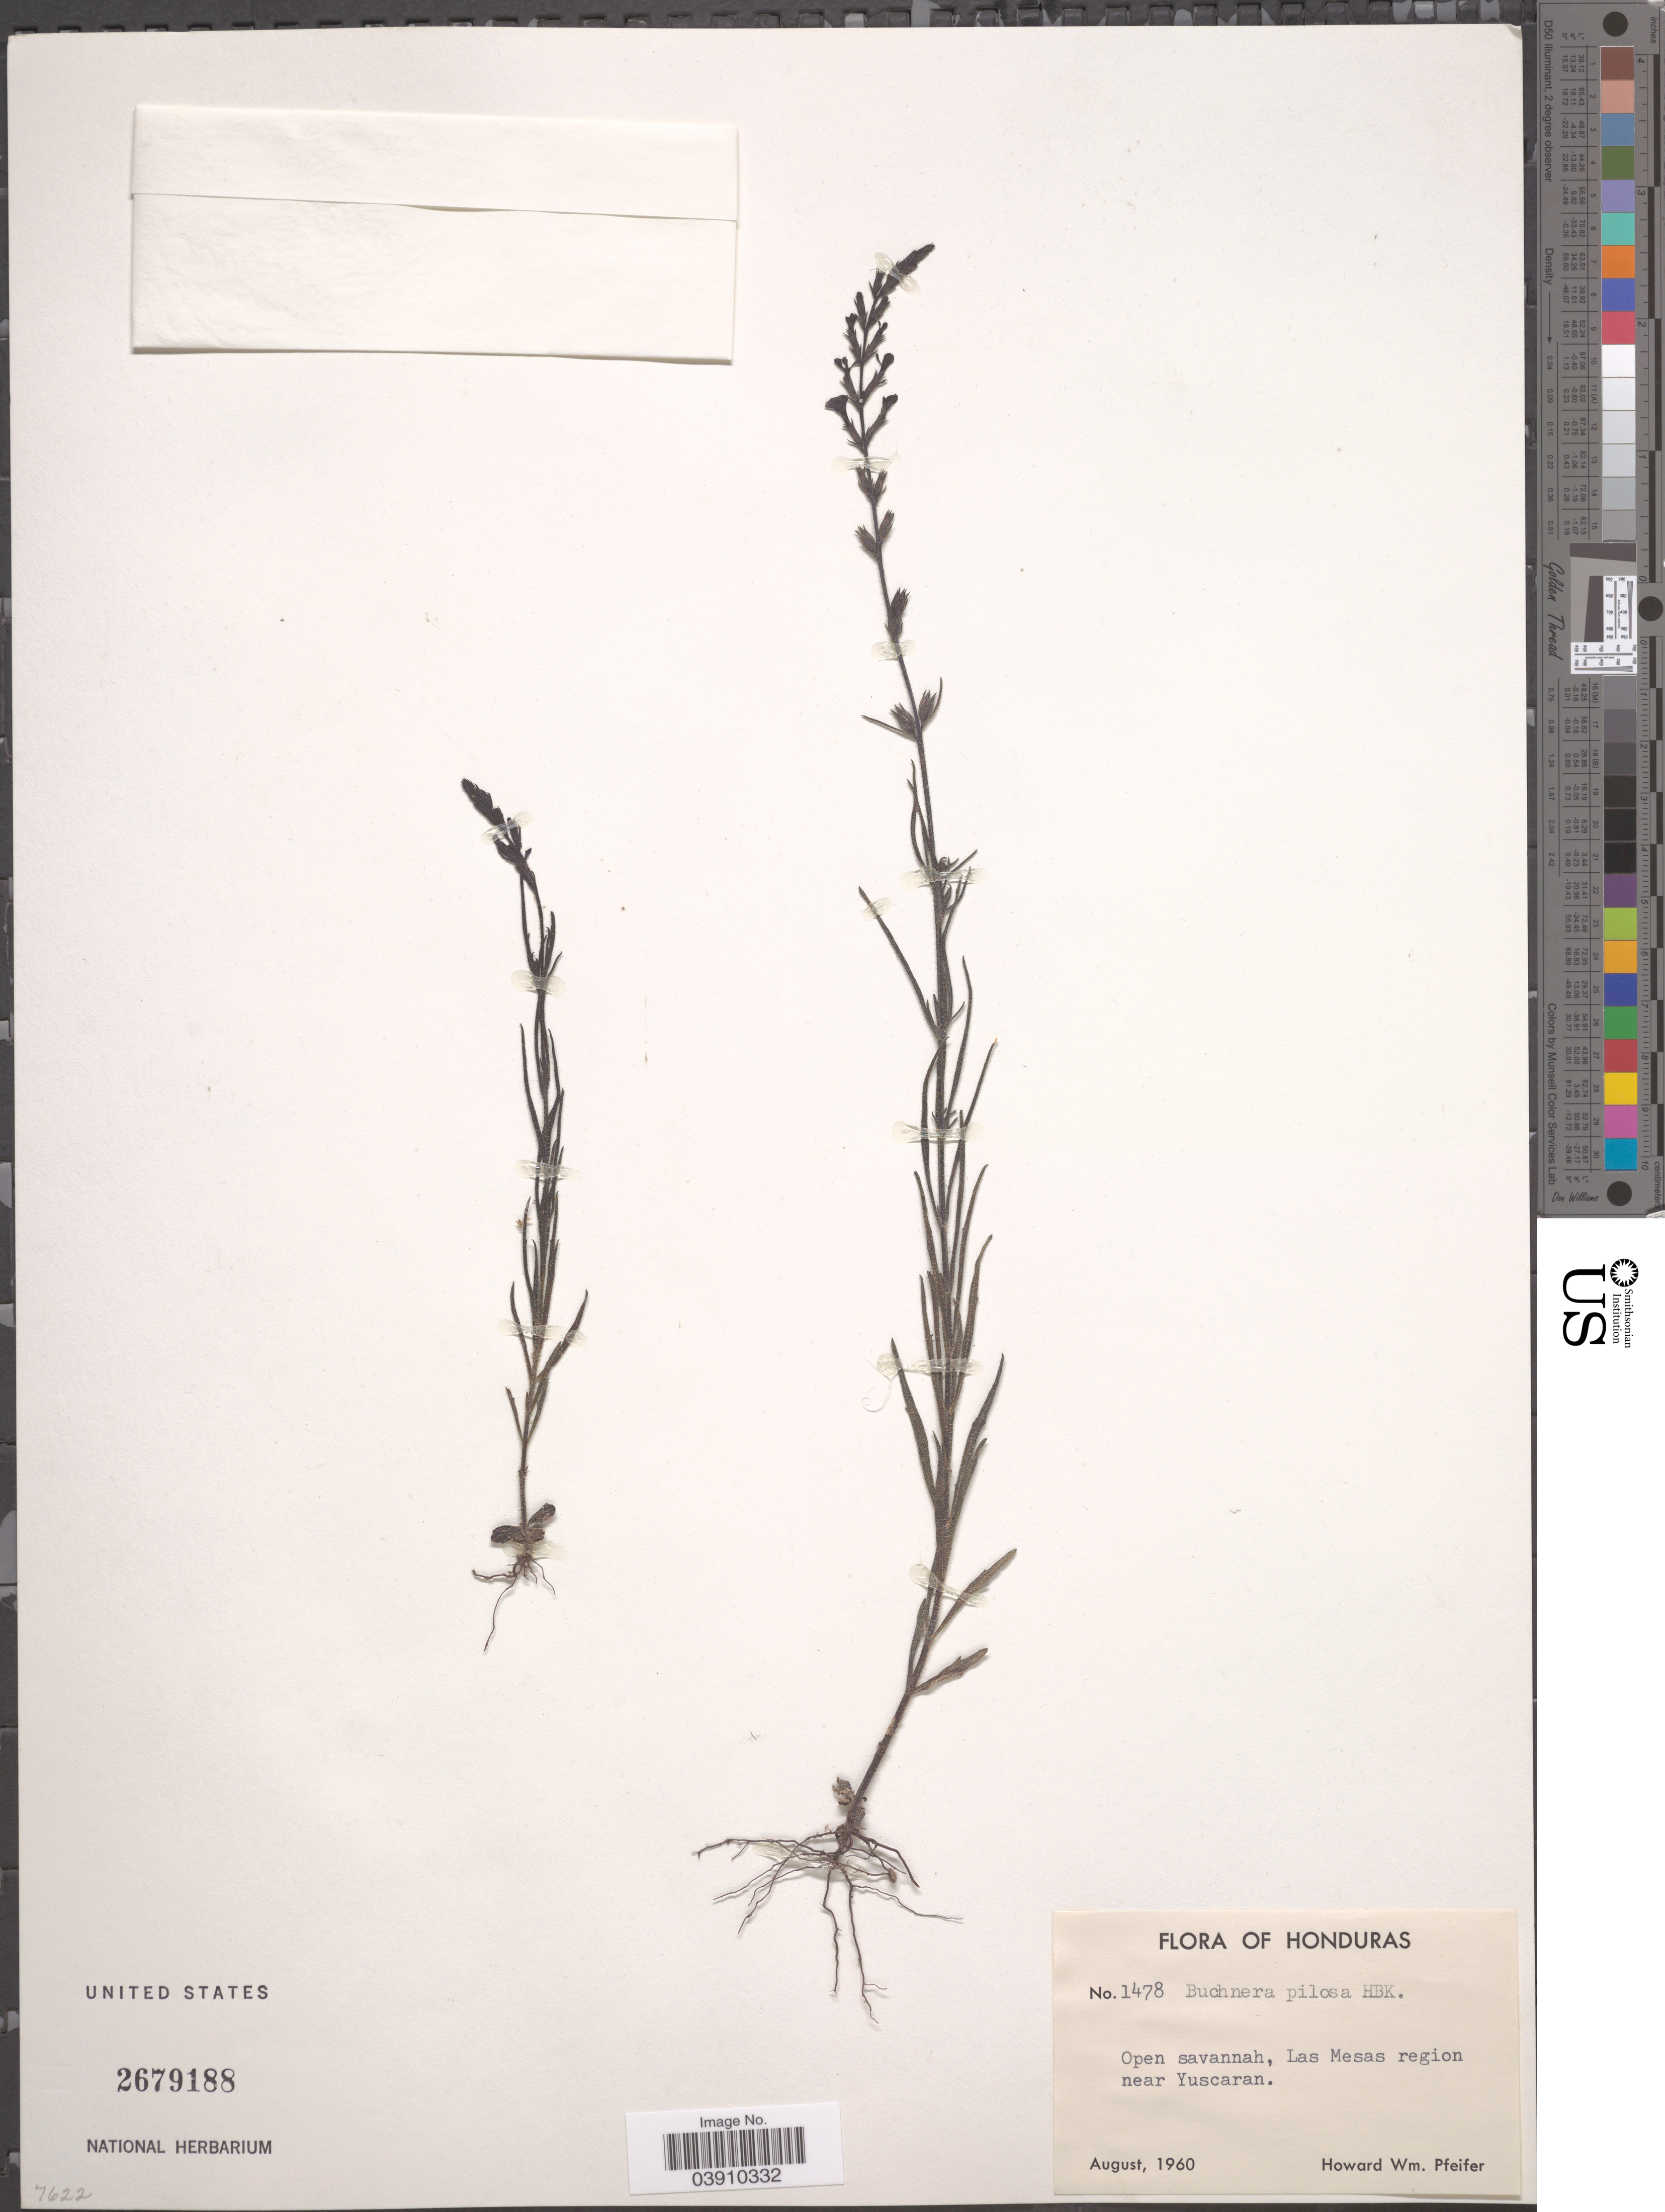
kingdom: Plantae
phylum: Tracheophyta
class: Magnoliopsida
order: Lamiales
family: Orobanchaceae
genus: Buchnera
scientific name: Buchnera pusilla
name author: Kunth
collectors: H. W. Pfeifer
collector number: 1478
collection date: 1960-08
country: Honduras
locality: Open savannah, Las Mesas region near Yuscaran.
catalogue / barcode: US 2679188